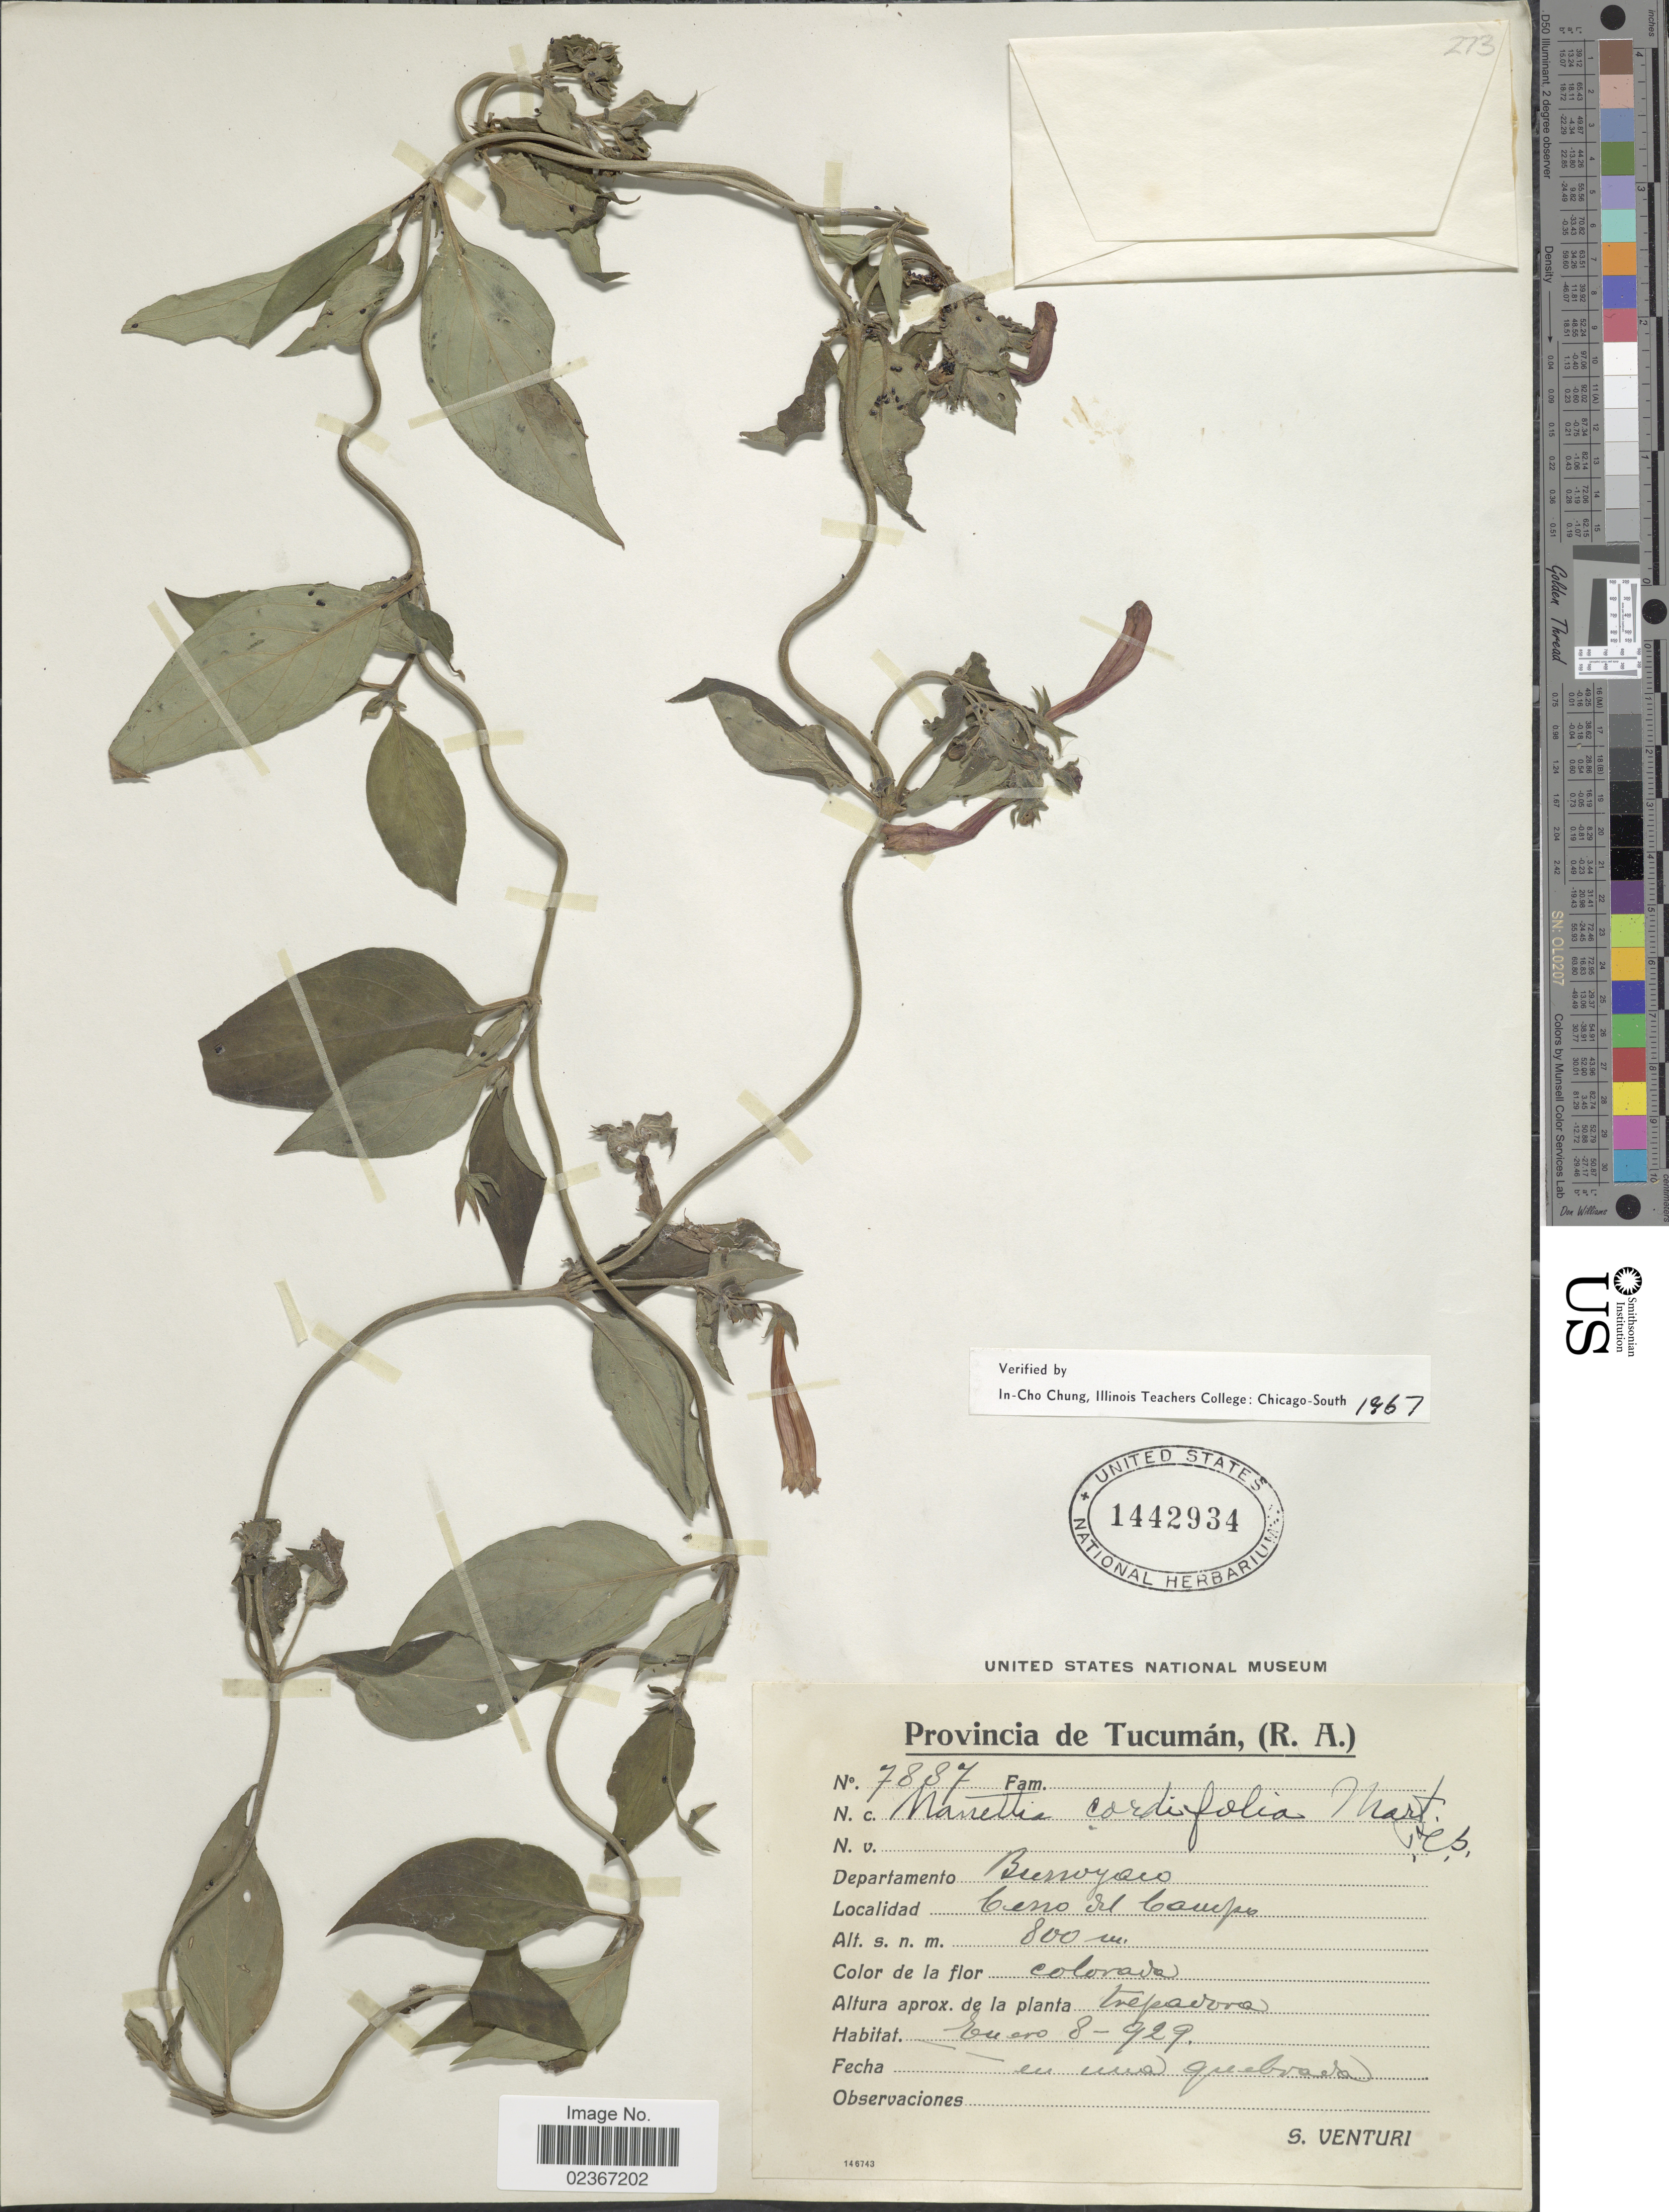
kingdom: Plantae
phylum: Tracheophyta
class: Magnoliopsida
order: Gentianales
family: Rubiaceae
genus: Manettia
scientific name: Manettia cordifolia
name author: Mart.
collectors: S. Venturi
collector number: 7887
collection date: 1929-01-08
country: Argentina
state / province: Tucuman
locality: Provincia de Tucuman, (R.A.). Departamento Burroyaco, Cerro del Campo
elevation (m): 800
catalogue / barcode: US 1442934